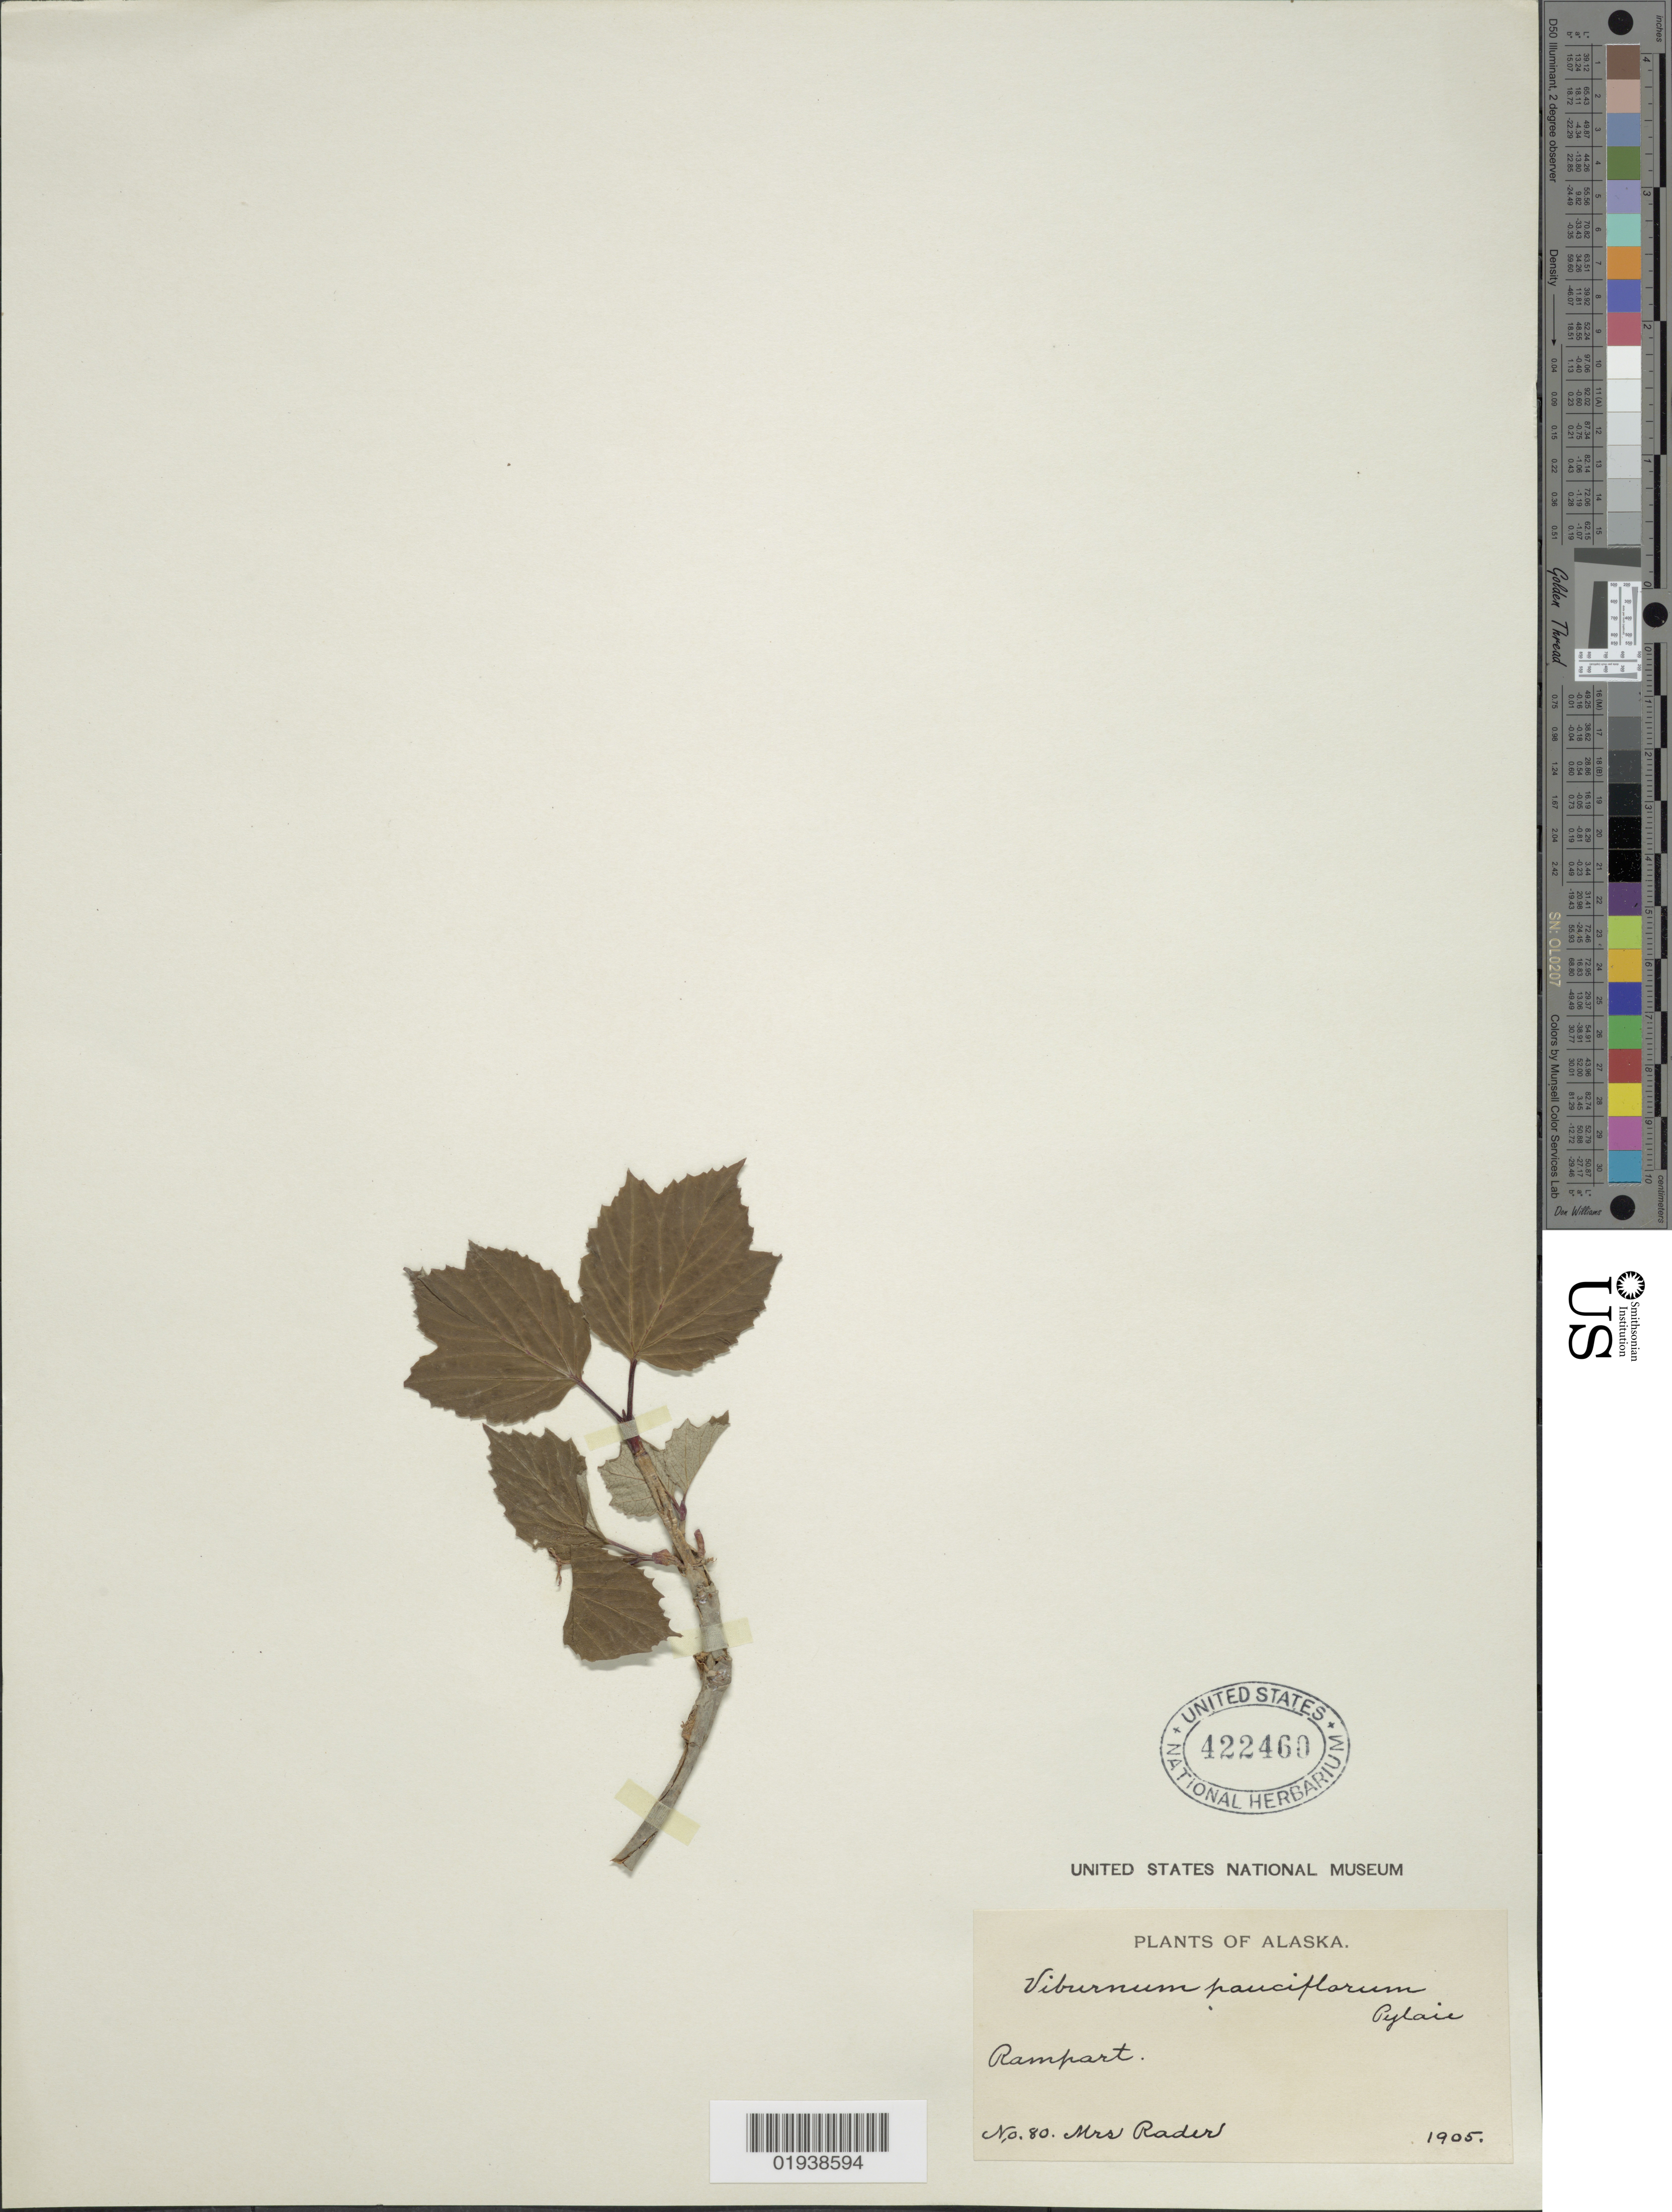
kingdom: Plantae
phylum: Tracheophyta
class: Magnoliopsida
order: Dipsacales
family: Viburnaceae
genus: Viburnum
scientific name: Viburnum edule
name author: (Michx.) Raf.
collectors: Mrs. Rader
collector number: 80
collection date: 1905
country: United States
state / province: Alaska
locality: Rampart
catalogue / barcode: US 422460